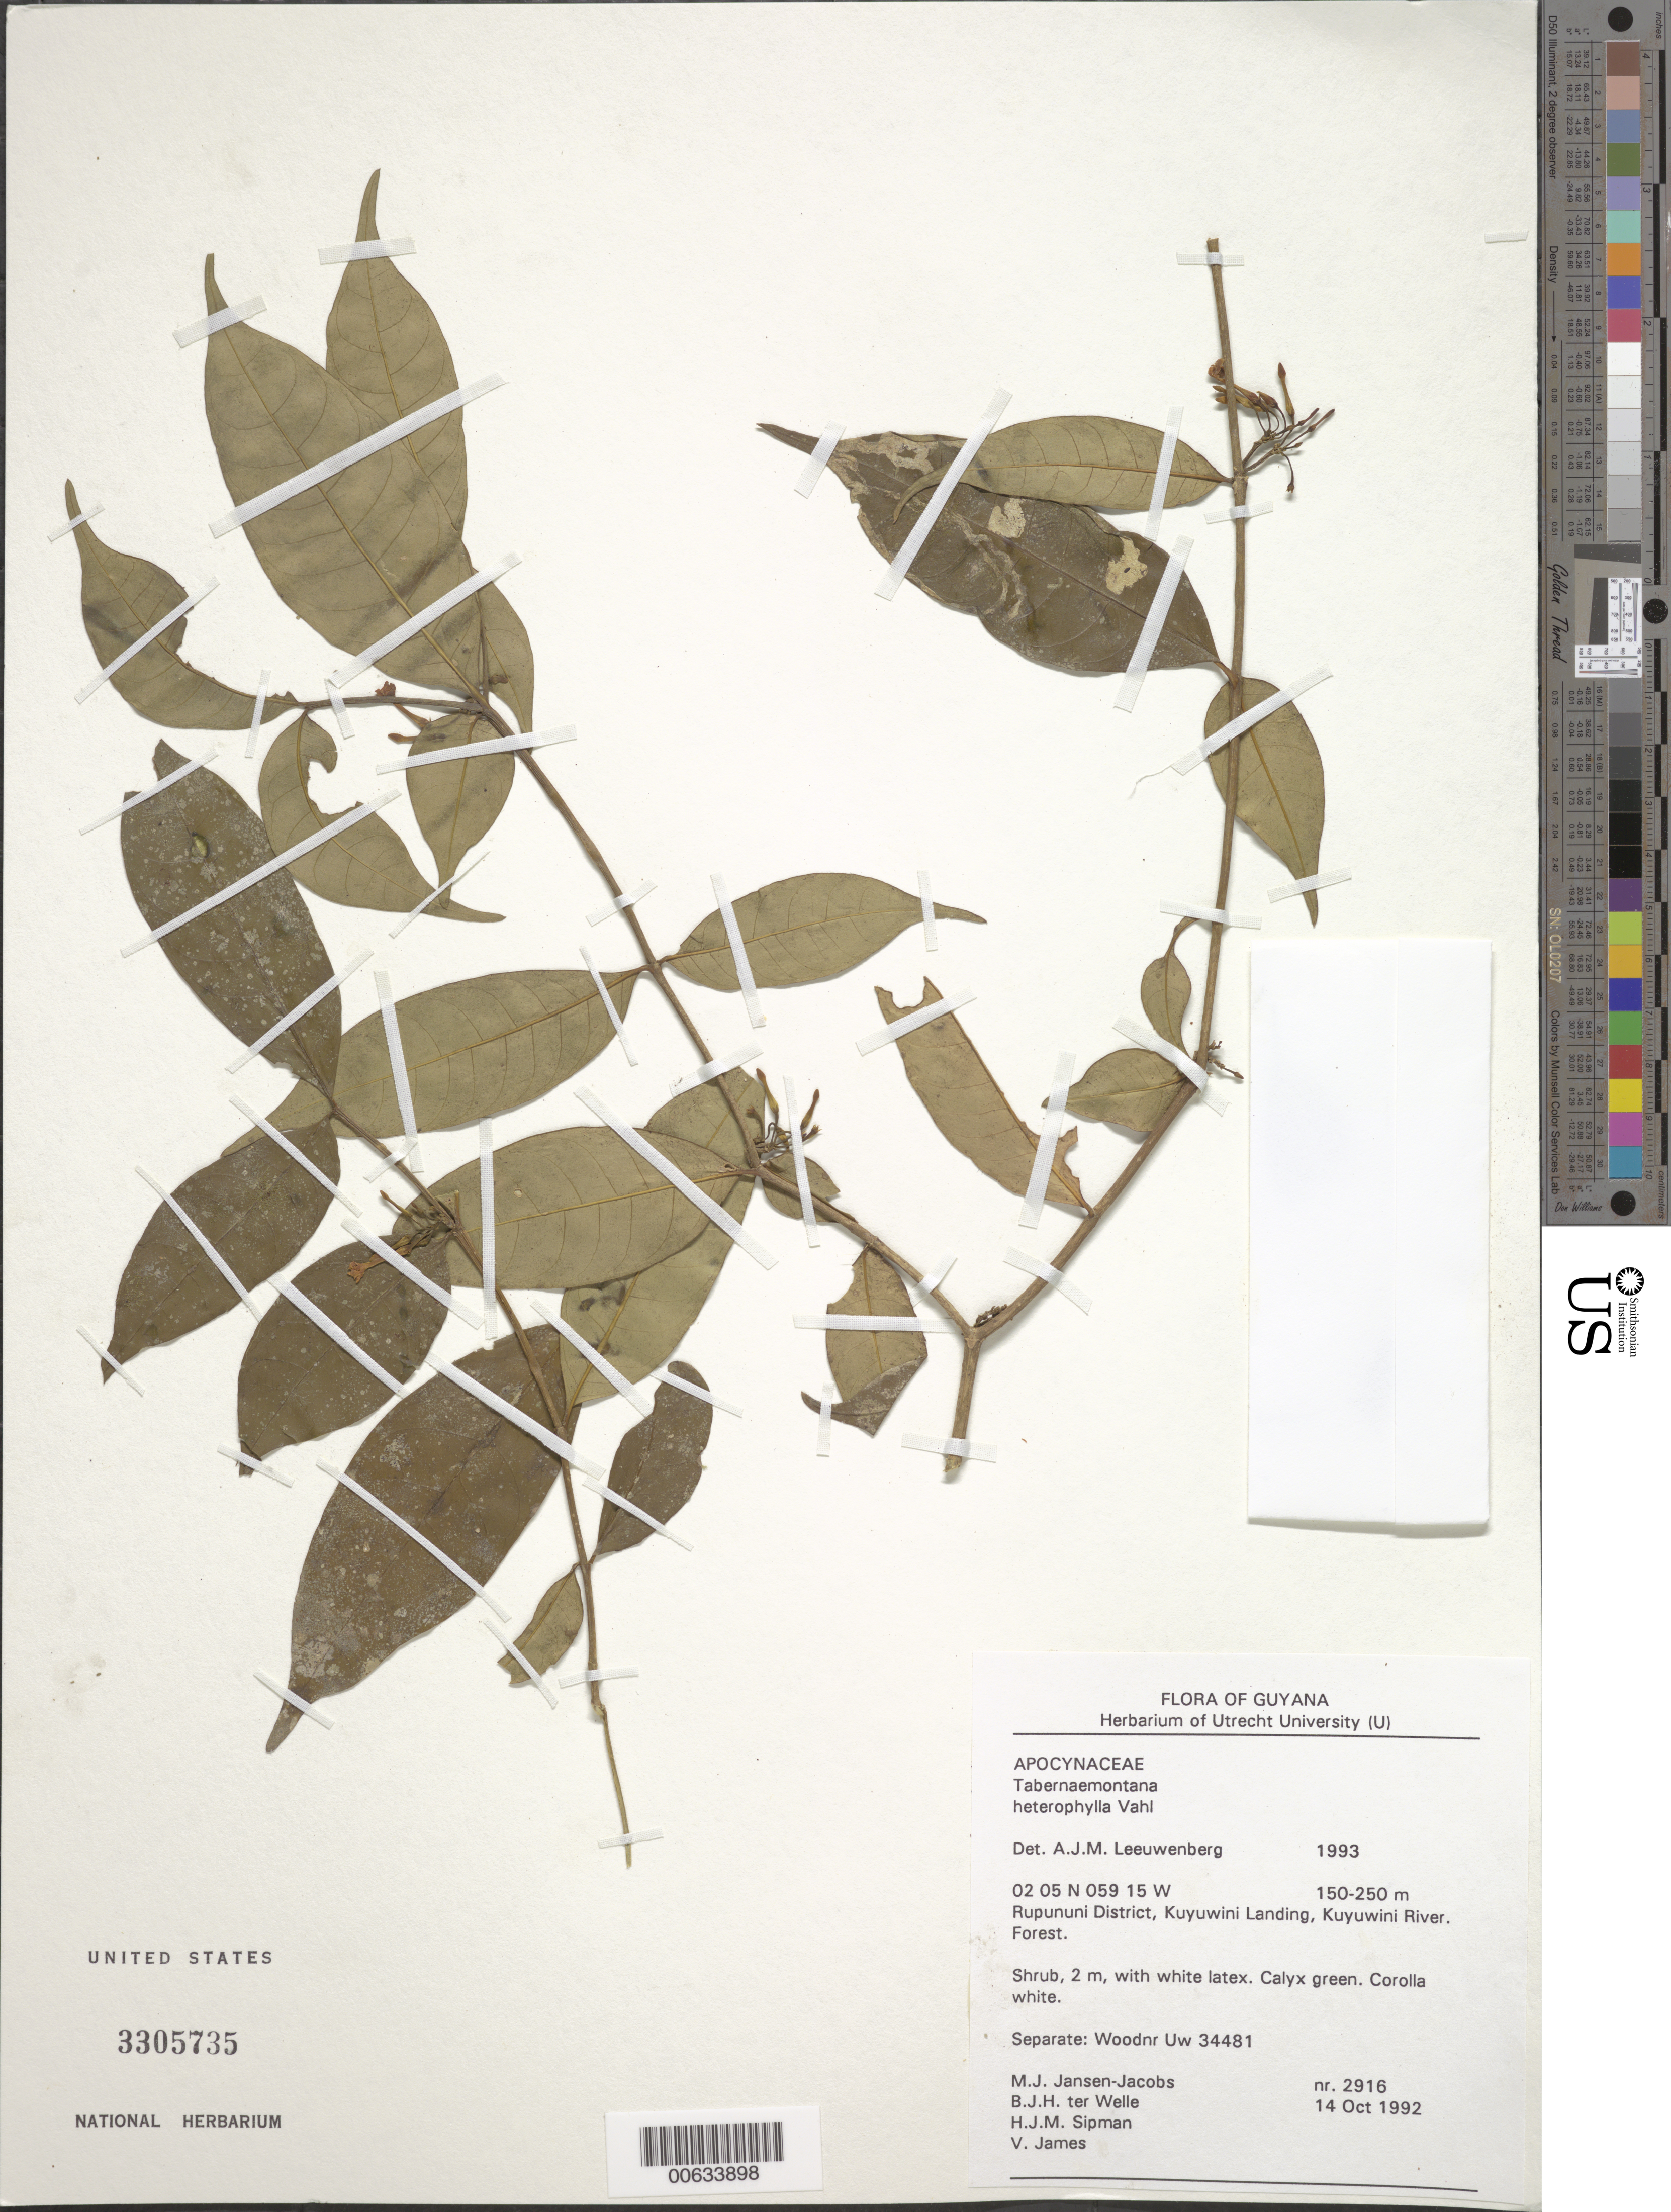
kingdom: Plantae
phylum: Tracheophyta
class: Magnoliopsida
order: Gentianales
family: Apocynaceae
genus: Tabernaemontana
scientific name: Tabernaemontana heterophylla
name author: Vahl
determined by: Leeuwenberg, A. J. M.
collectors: M. J. Jansen-Jacobs, B. Welle, H. J. M. Sipman & V. James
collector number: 2916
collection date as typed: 14-Oct-92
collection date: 1992-10-14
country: Guyana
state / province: U. Takutu-U. Essequibo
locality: Kuyuwini Landing, Kuyuwini River, Rupununi District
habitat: Forest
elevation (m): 150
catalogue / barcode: US 3305735